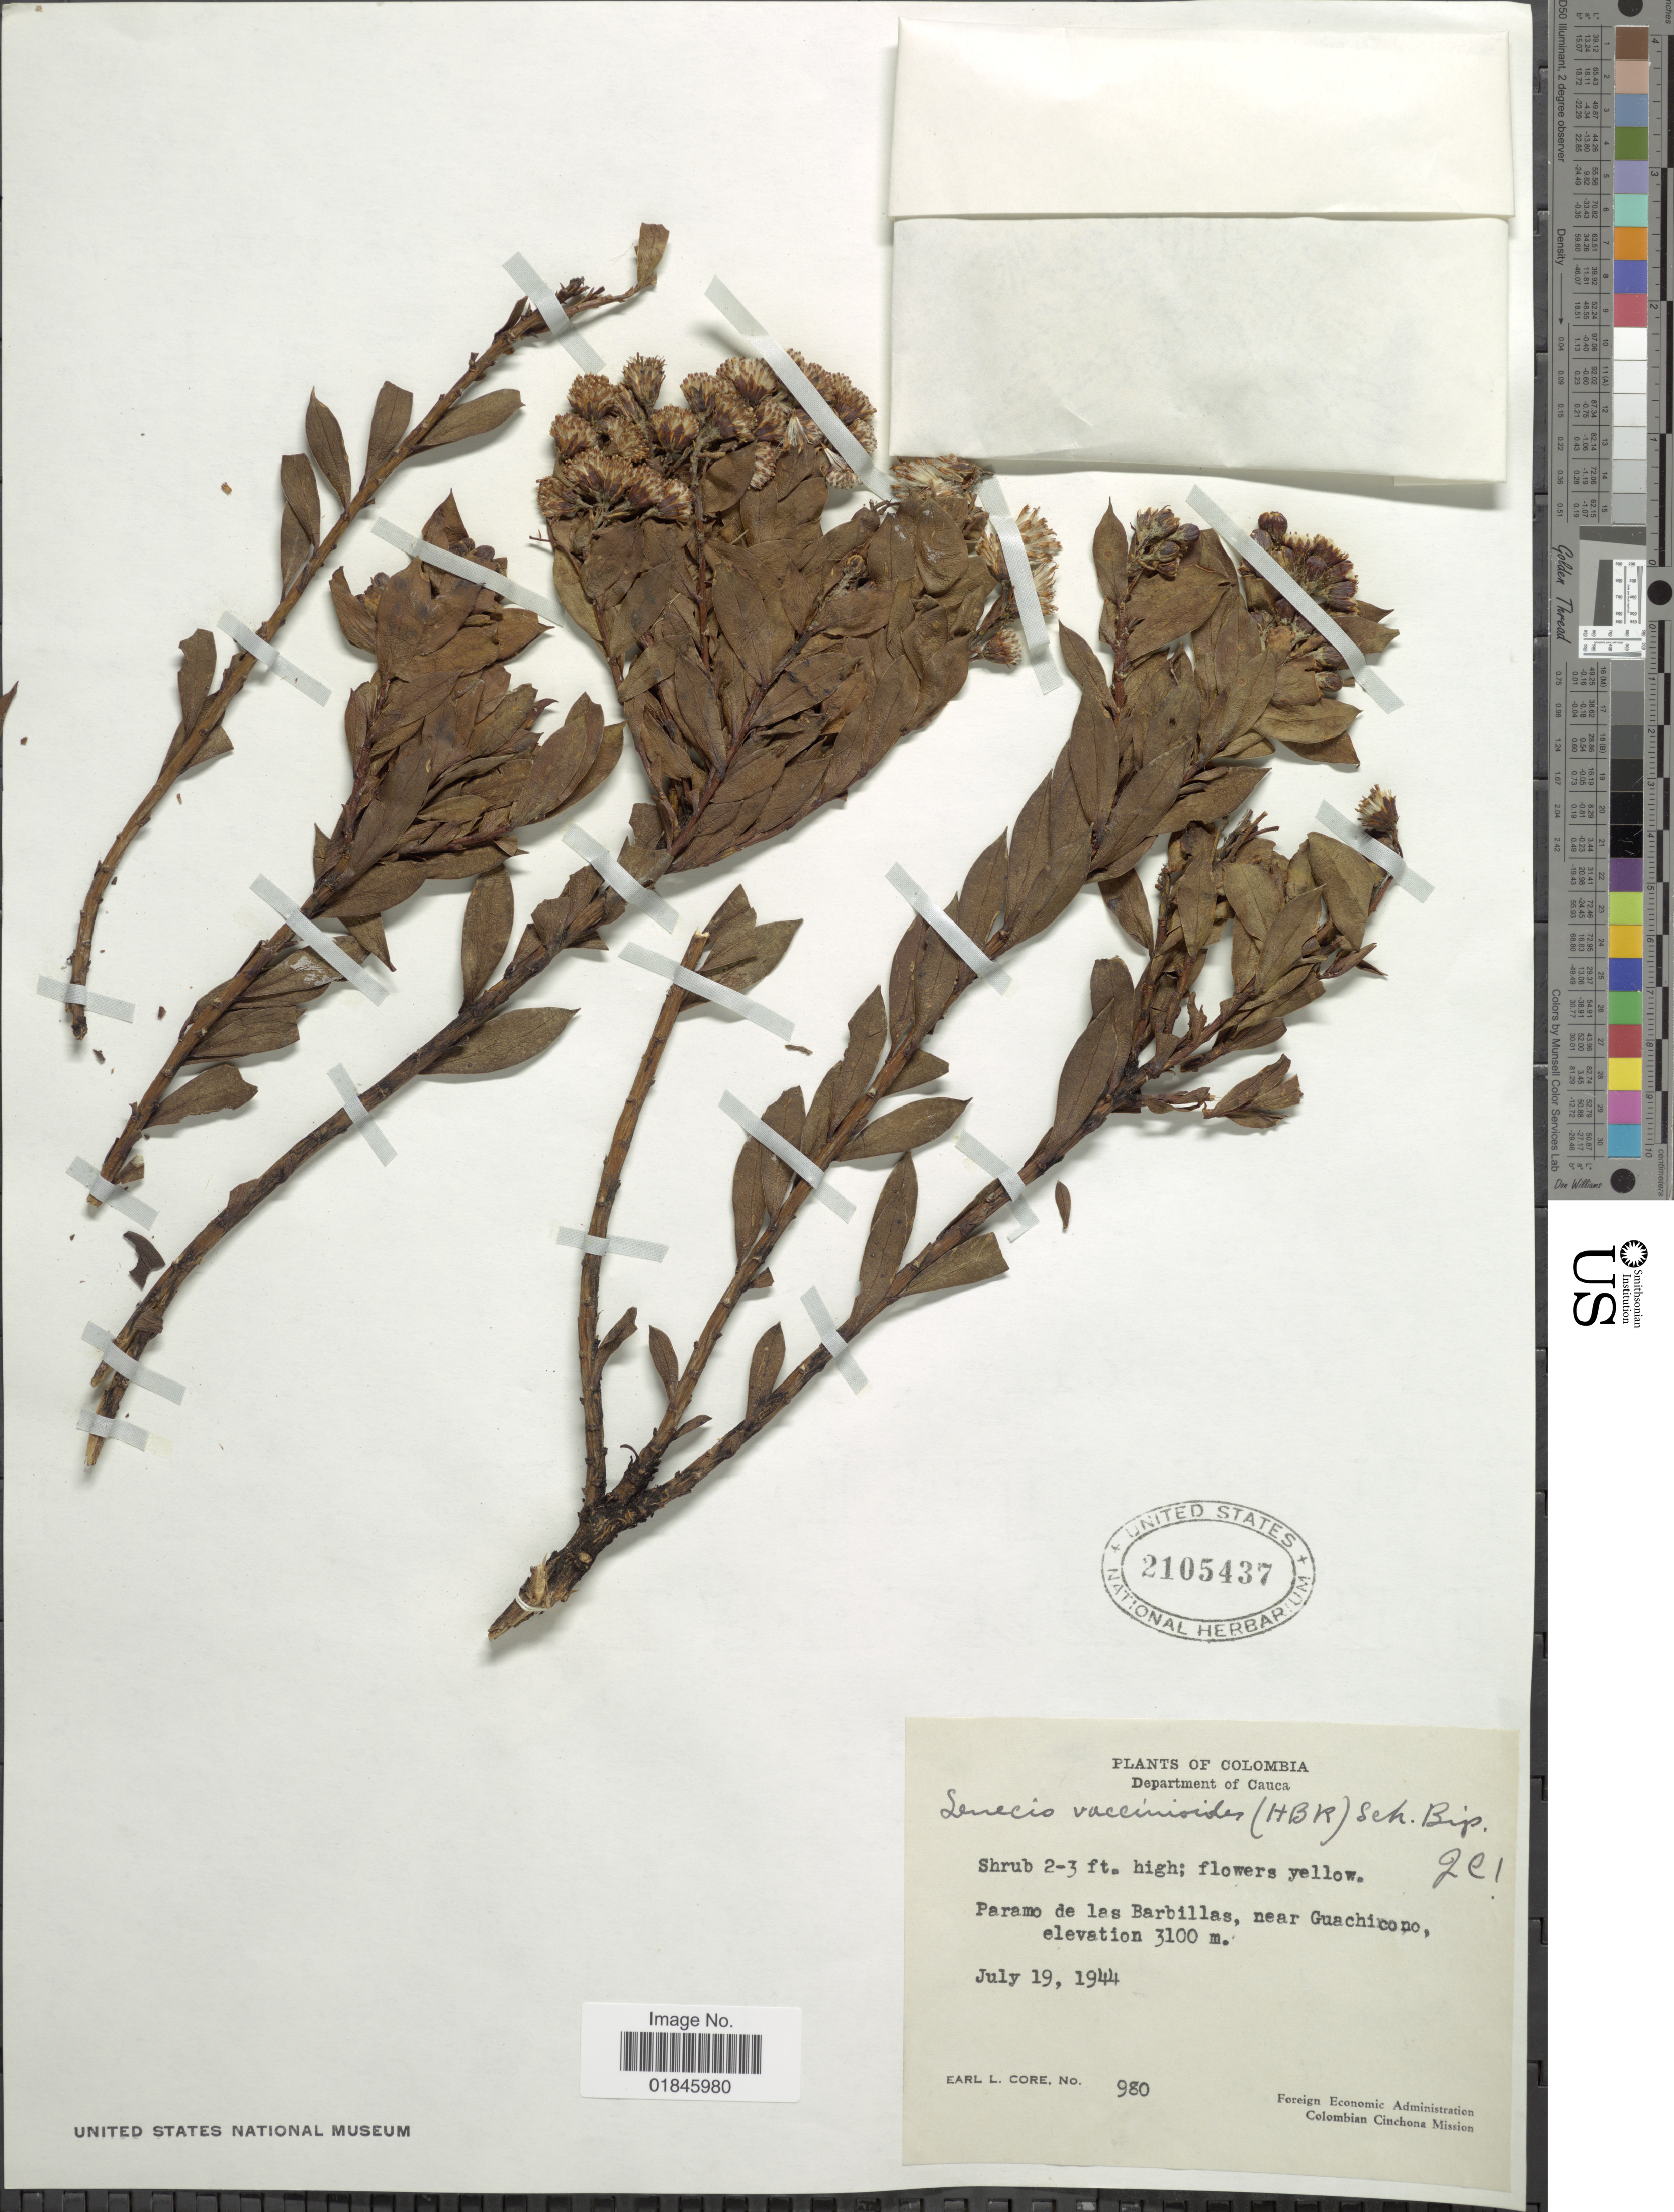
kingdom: Plantae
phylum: Tracheophyta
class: Magnoliopsida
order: Asterales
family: Asteraceae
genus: Pentacalia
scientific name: Pentacalia vaccinioides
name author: (Kunth) Cuatrec.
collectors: E. L. Core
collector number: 980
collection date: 1944-07-19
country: Colombia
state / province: Cauca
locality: Department of Cauca. Paramo de las Barbillas, near Guachicono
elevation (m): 3100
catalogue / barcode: US 2105437